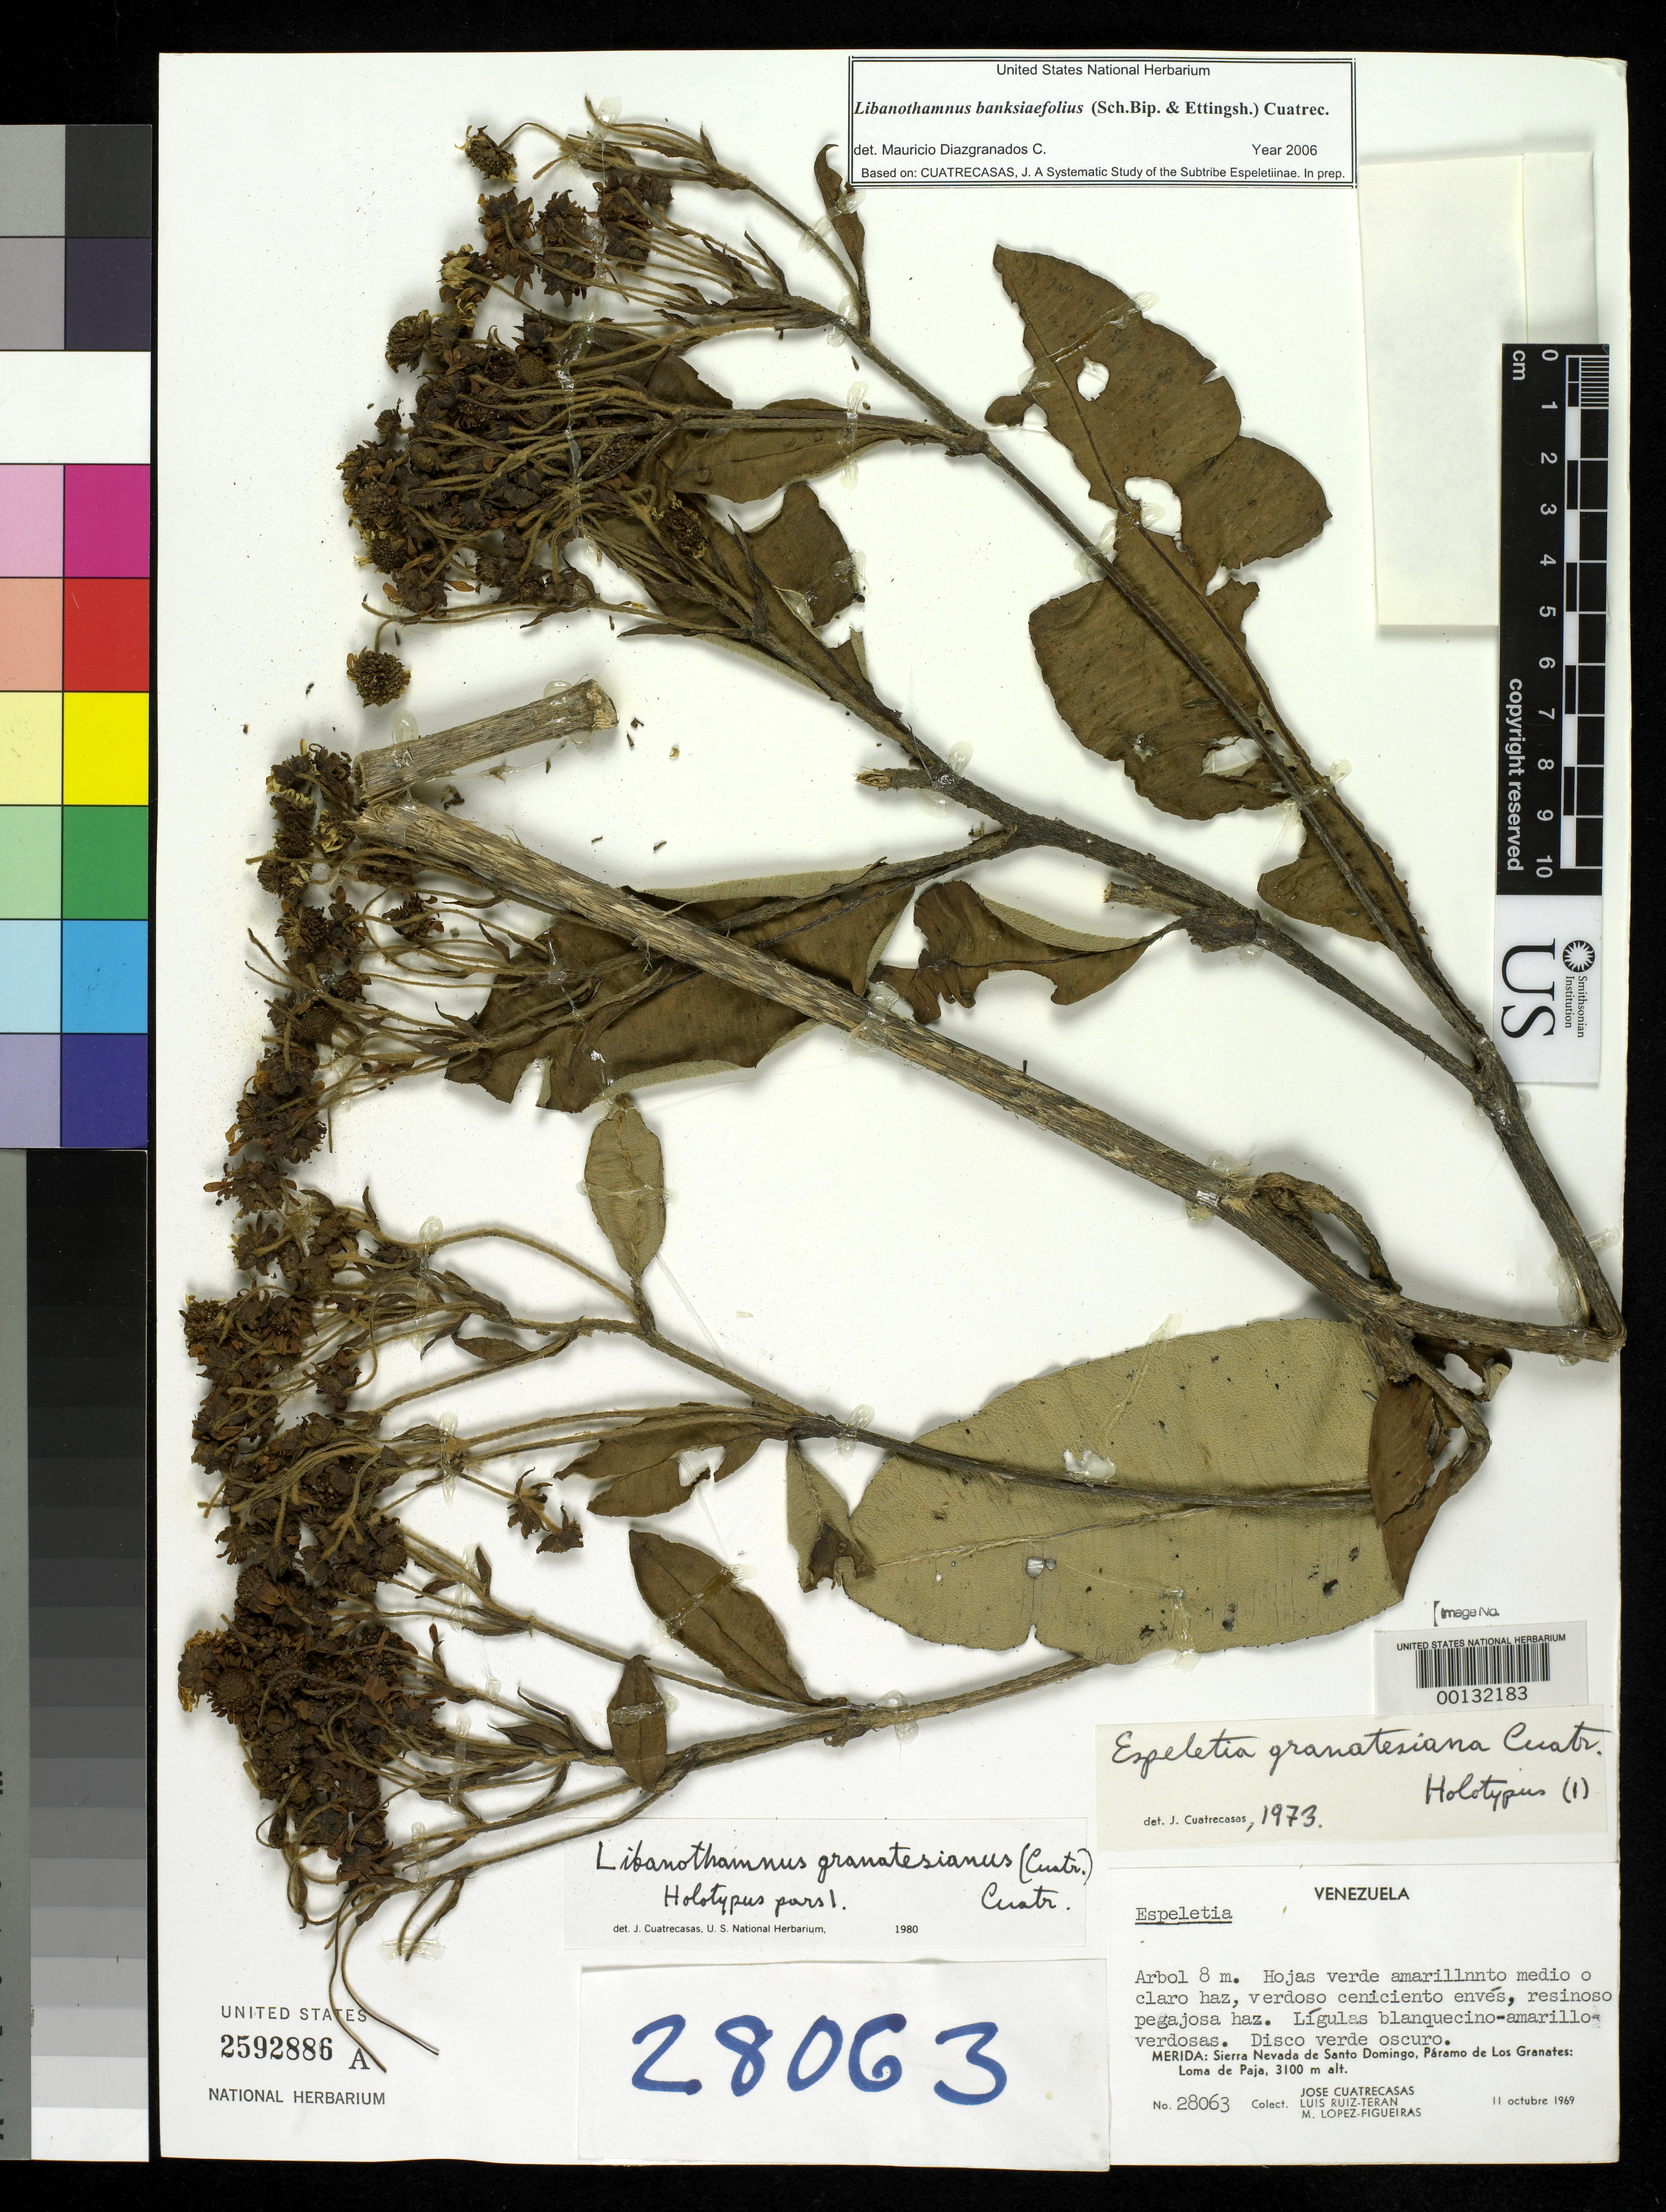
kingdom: Plantae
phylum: Tracheophyta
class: Magnoliopsida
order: Asterales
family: Asteraceae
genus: Espeletia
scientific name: Espeletia granatesiana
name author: Cuatrec.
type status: Holotype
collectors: J. Cuatrecasas, L. E. Ruíz-Terán & M. López Figueiras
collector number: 28063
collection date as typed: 11 Oct 1969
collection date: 1969-10-11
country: Venezuela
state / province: Mérida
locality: Sierra Nevada de Santo Domingo, Páramo de Los Granates, Loma de Paja.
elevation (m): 3100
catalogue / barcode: US 2592886A